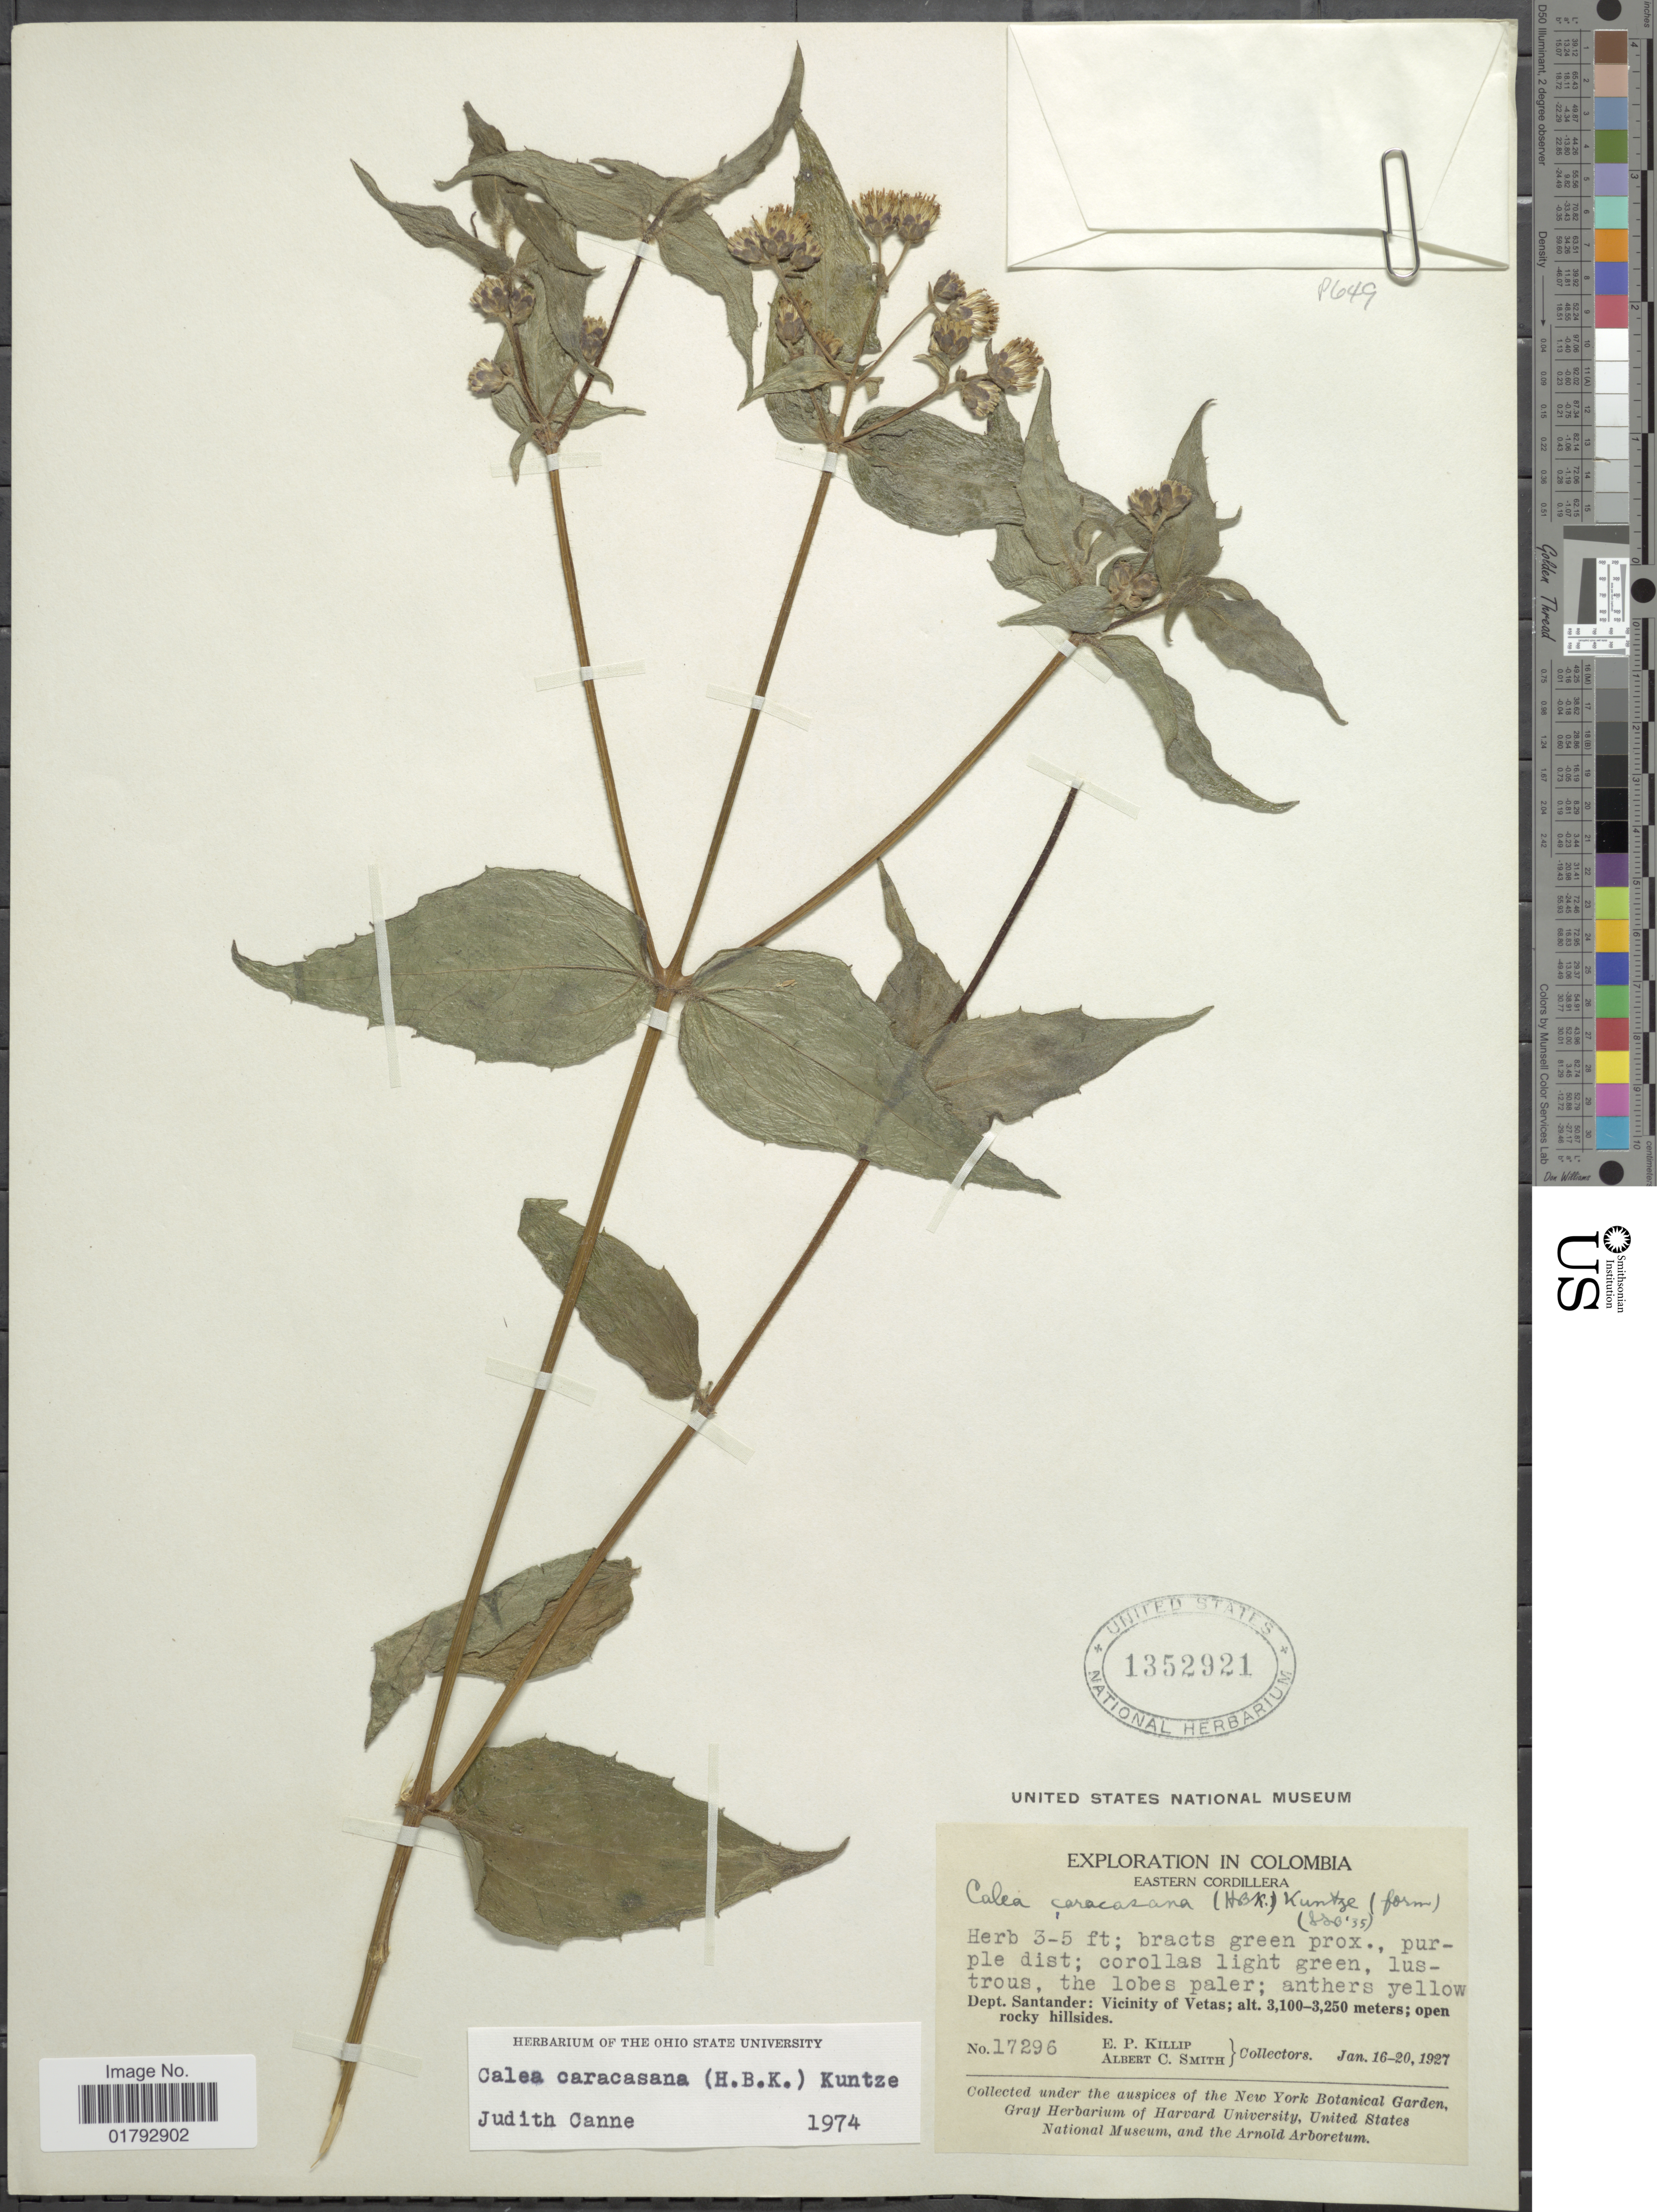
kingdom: Plantae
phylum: Tracheophyta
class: Magnoliopsida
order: Asterales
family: Asteraceae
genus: Alloispermum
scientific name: Alloispermum caracasanum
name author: (Kunth) H. Rob.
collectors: E. P. Killip & A. C. Smith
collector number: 17296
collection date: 1927-01-16/1927-01-20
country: Colombia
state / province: Santander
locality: Dept. Santander: Vicinity of Vetas. Eastern Cordillera.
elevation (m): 3100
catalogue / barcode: US 1352921